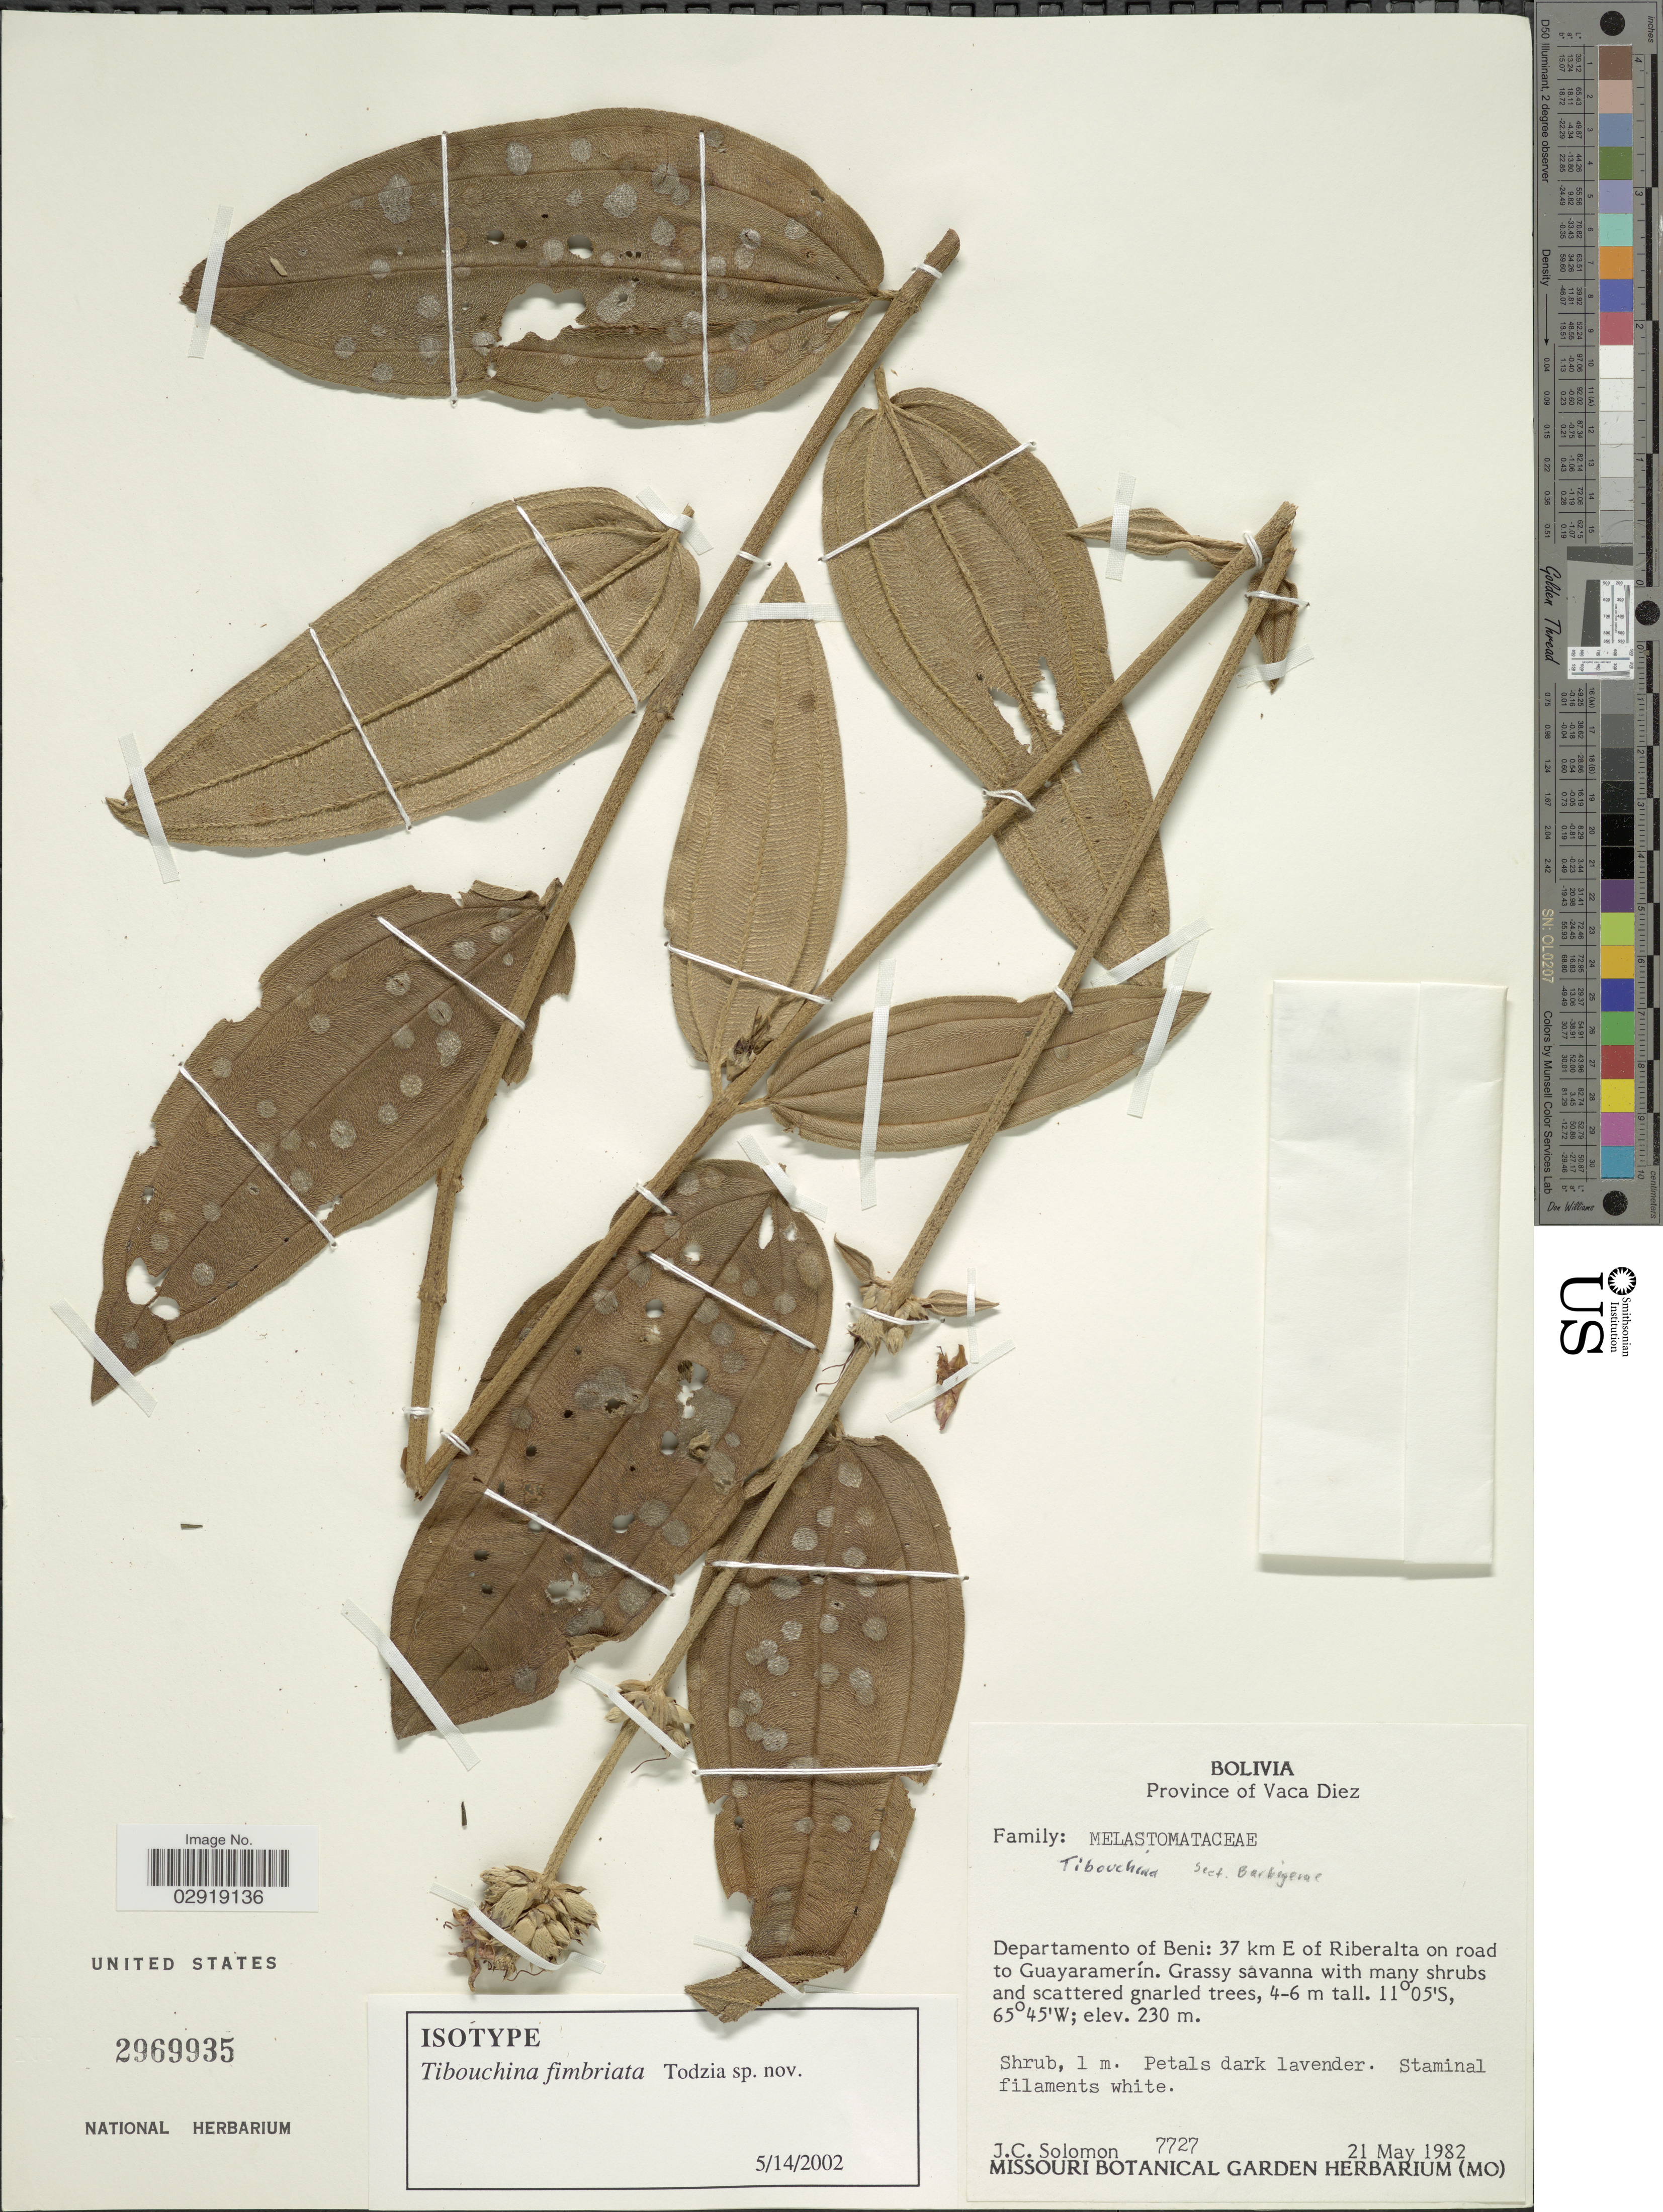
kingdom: Plantae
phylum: Tracheophyta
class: Magnoliopsida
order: Myrtales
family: Melastomataceae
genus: Tibouchina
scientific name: Tibouchina sp.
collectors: J. C. Solomon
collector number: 7727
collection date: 1982-05-21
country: Bolivia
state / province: Beni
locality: Province of Vaca Diez. Departamento of Beni: 37 km E of Riberalta on road to Guayaramerín.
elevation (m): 230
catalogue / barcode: US 2969935